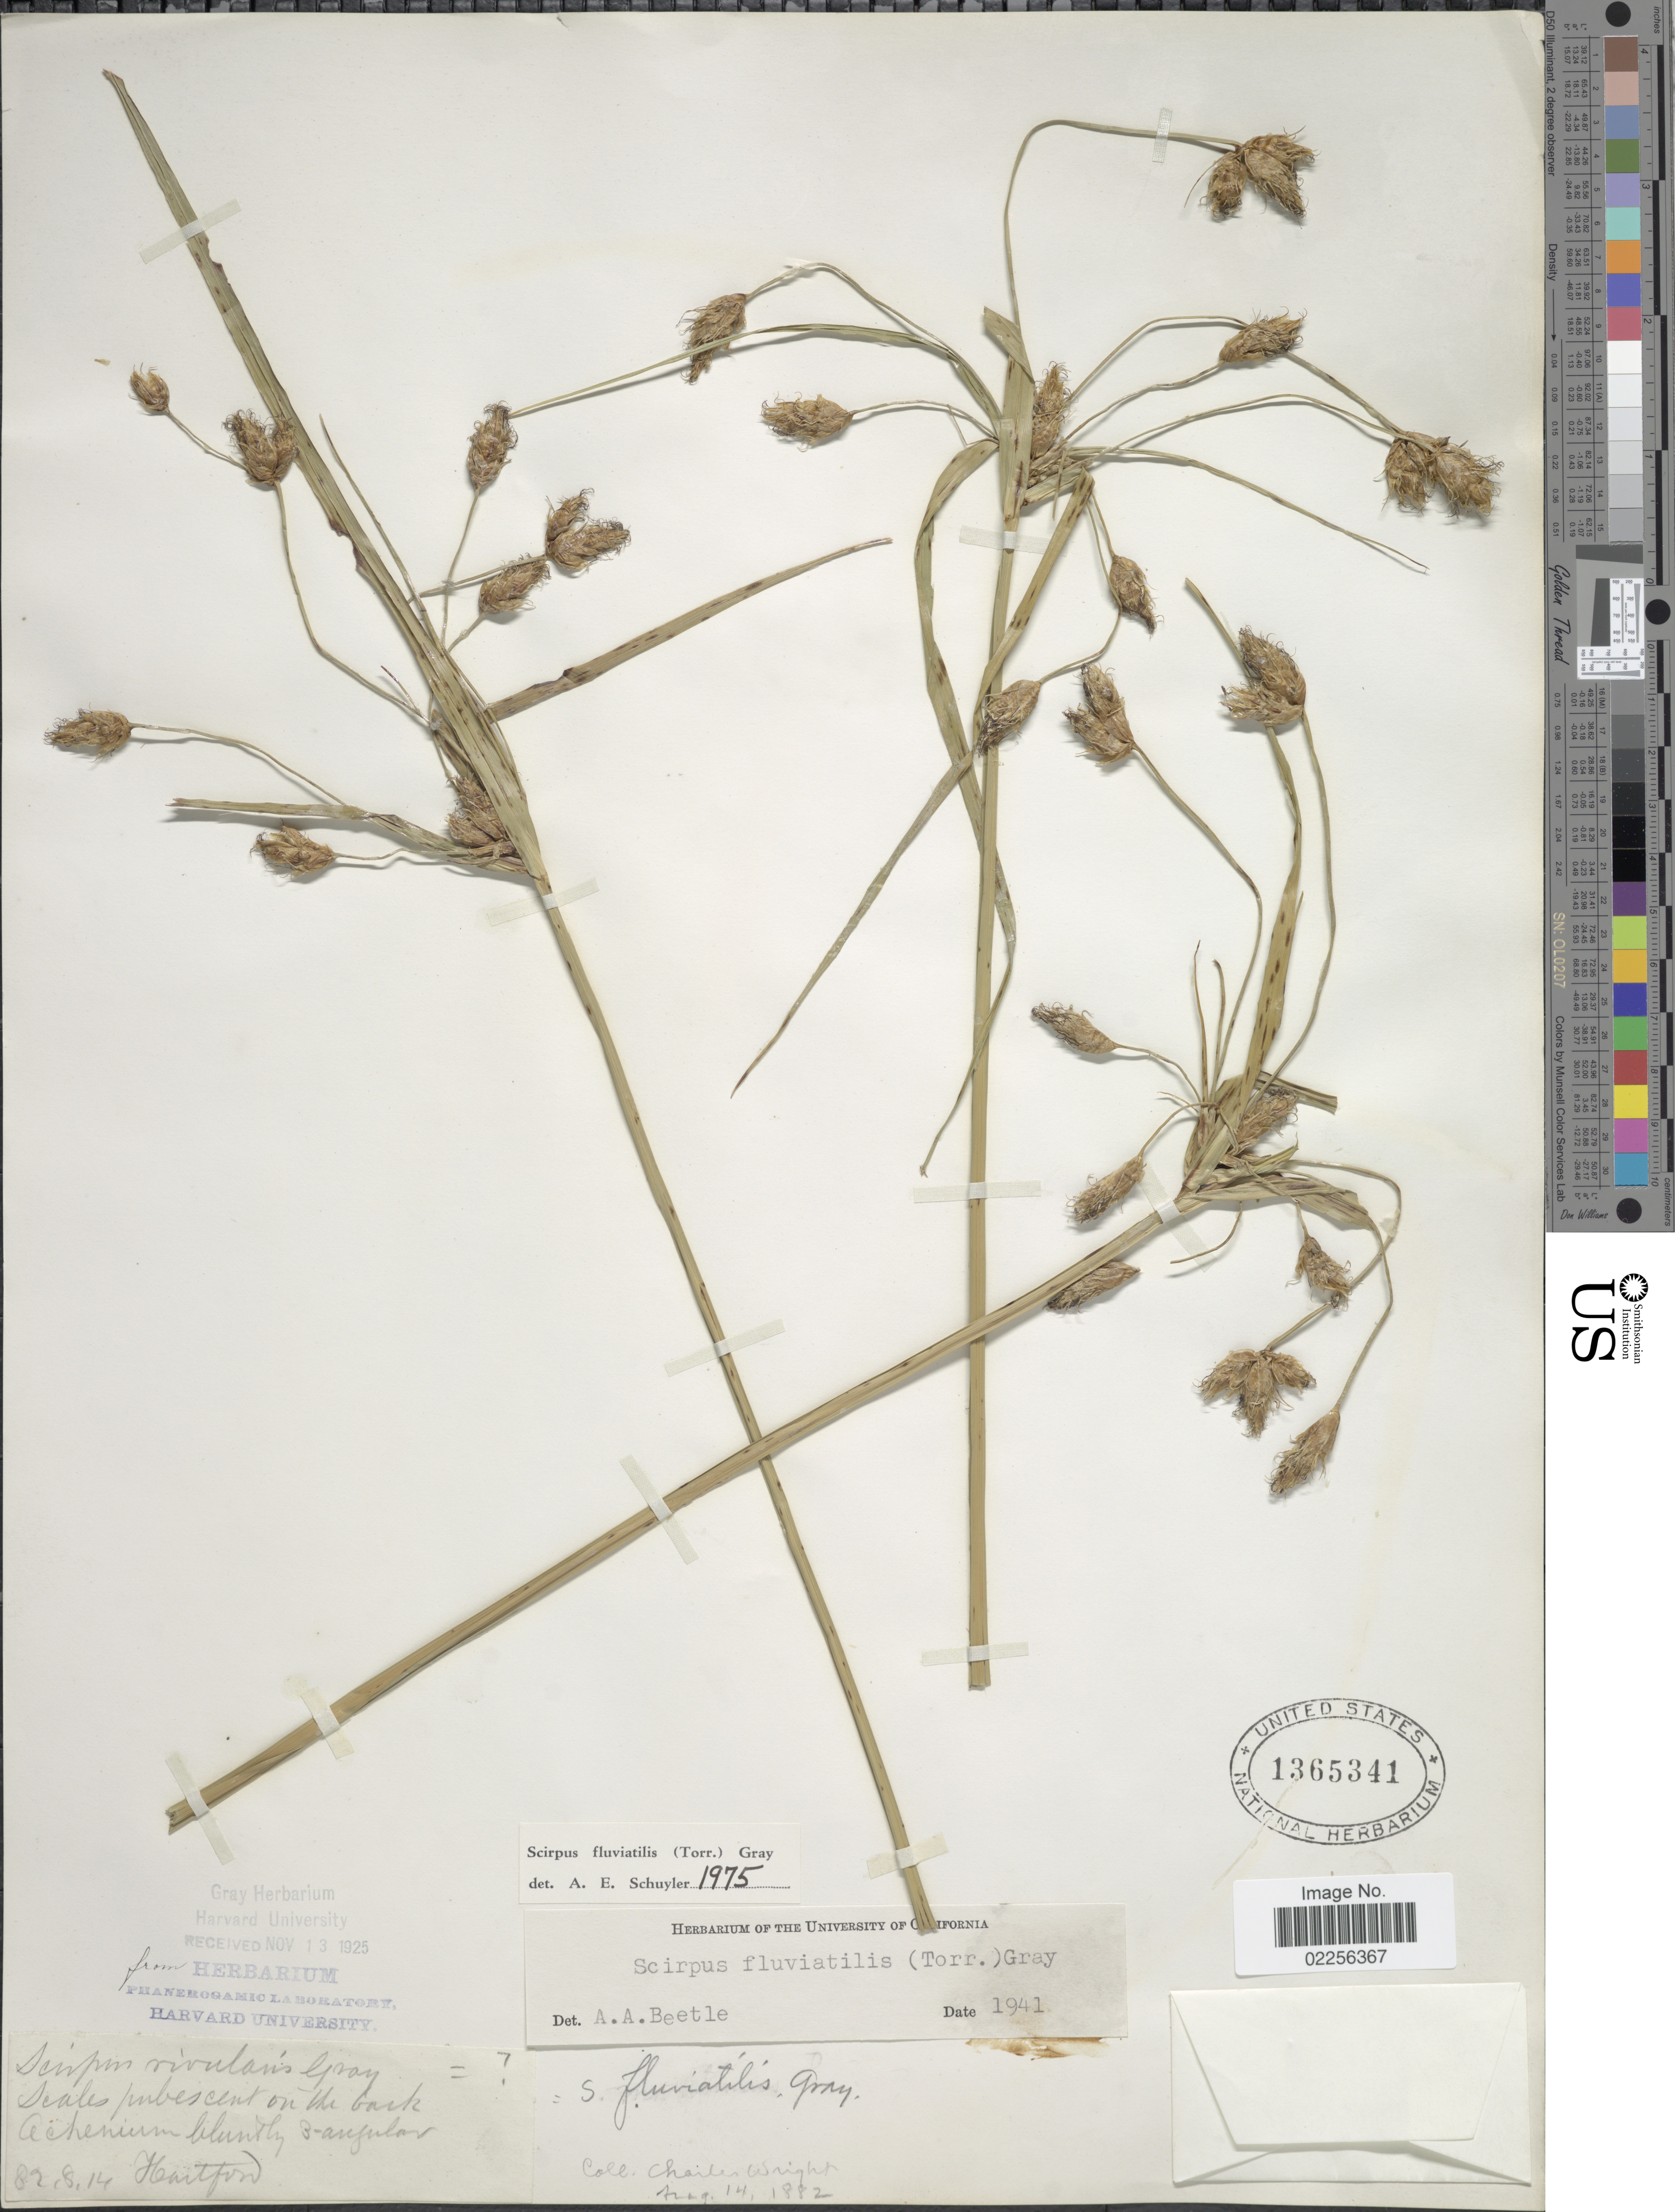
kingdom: Plantae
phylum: Tracheophyta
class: Liliopsida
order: Poales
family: Cyperaceae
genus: Bolboschoenus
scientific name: Bolboschoenus fluviatilis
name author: (Torr.) Soják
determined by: Strong, M. T., (US), Smithsonian Institution - National Museum of Natural History (UNITED STATES)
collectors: Hartford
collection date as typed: Transcribed d/m/y: 14/8/82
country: United States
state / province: Connecticut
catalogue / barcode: US 1365341